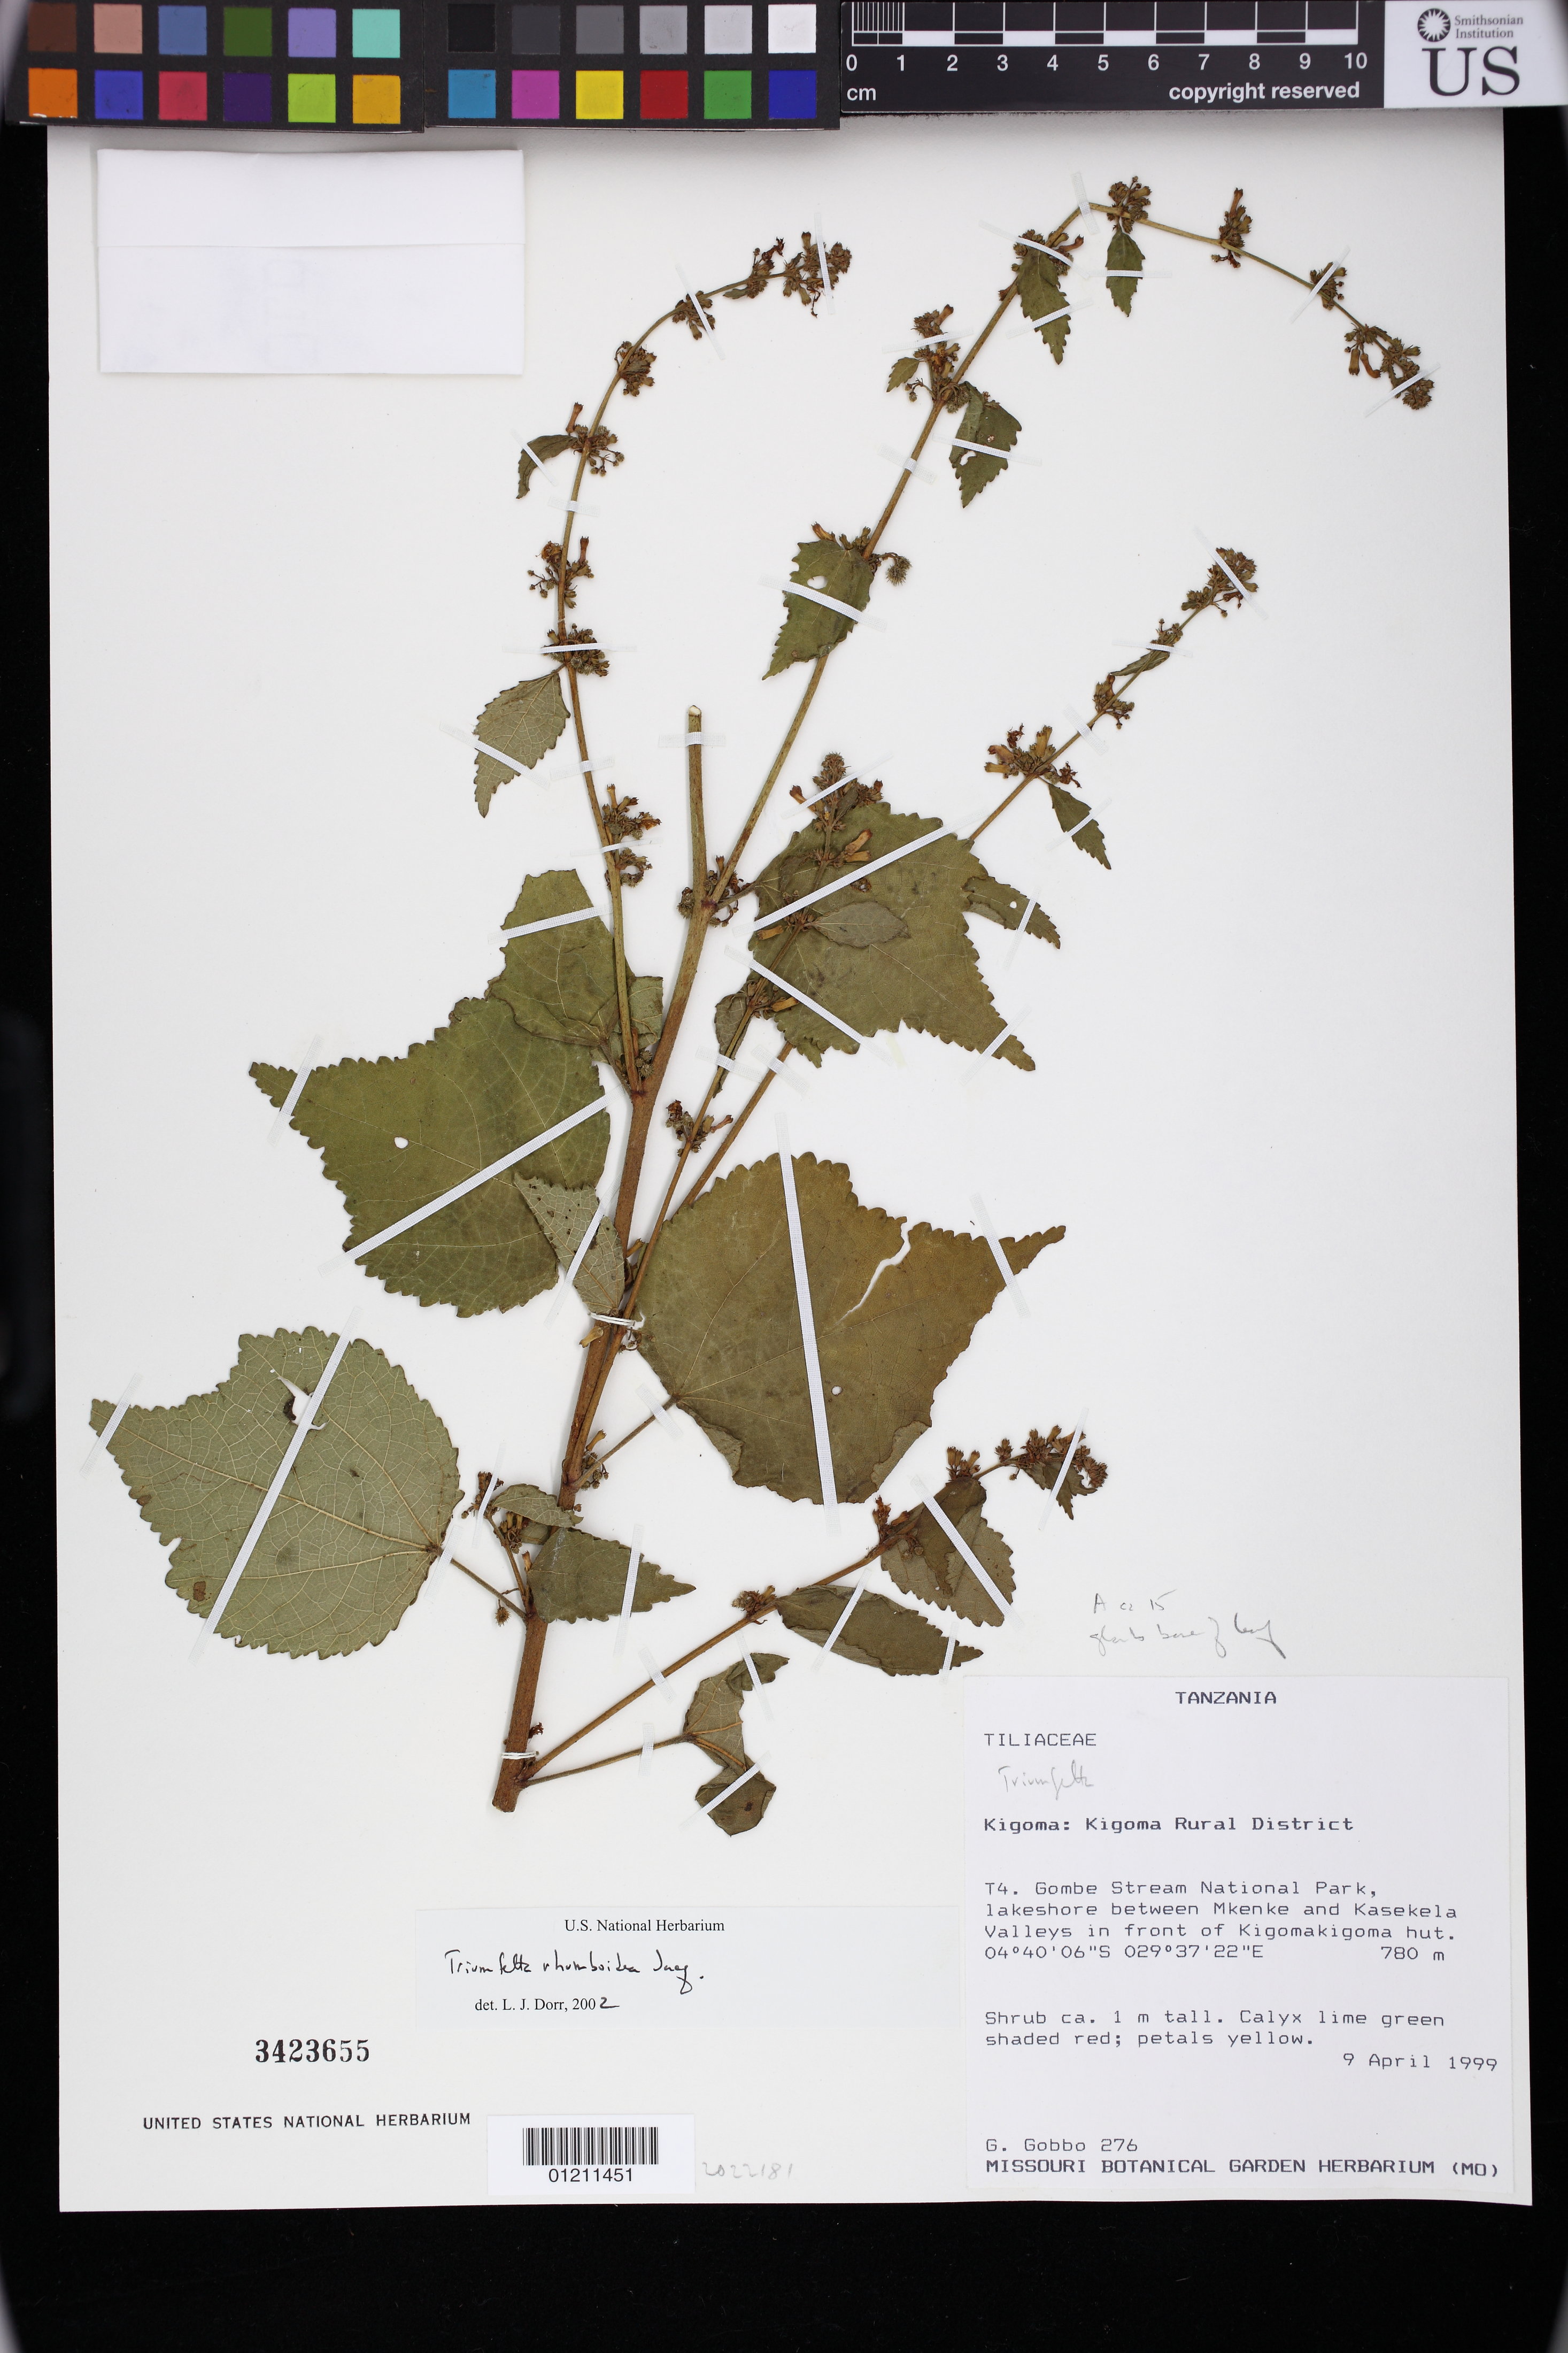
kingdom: Plantae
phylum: Tracheophyta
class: Magnoliopsida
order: Malvales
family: Malvaceae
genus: Triumfetta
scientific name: Triumfetta rhomboidea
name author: Jacq.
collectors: G. Gobbo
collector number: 276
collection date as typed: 04 Sep 1999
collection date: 1999-09-04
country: Tanzania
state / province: Kigoma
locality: Kigoma: Kigoma Rural District. T4. Gombe Stream National Park, lakeshore between Mkenke and Kasekela Valleys in front of Kigomakigoma hut.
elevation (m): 780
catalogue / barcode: US 3423655